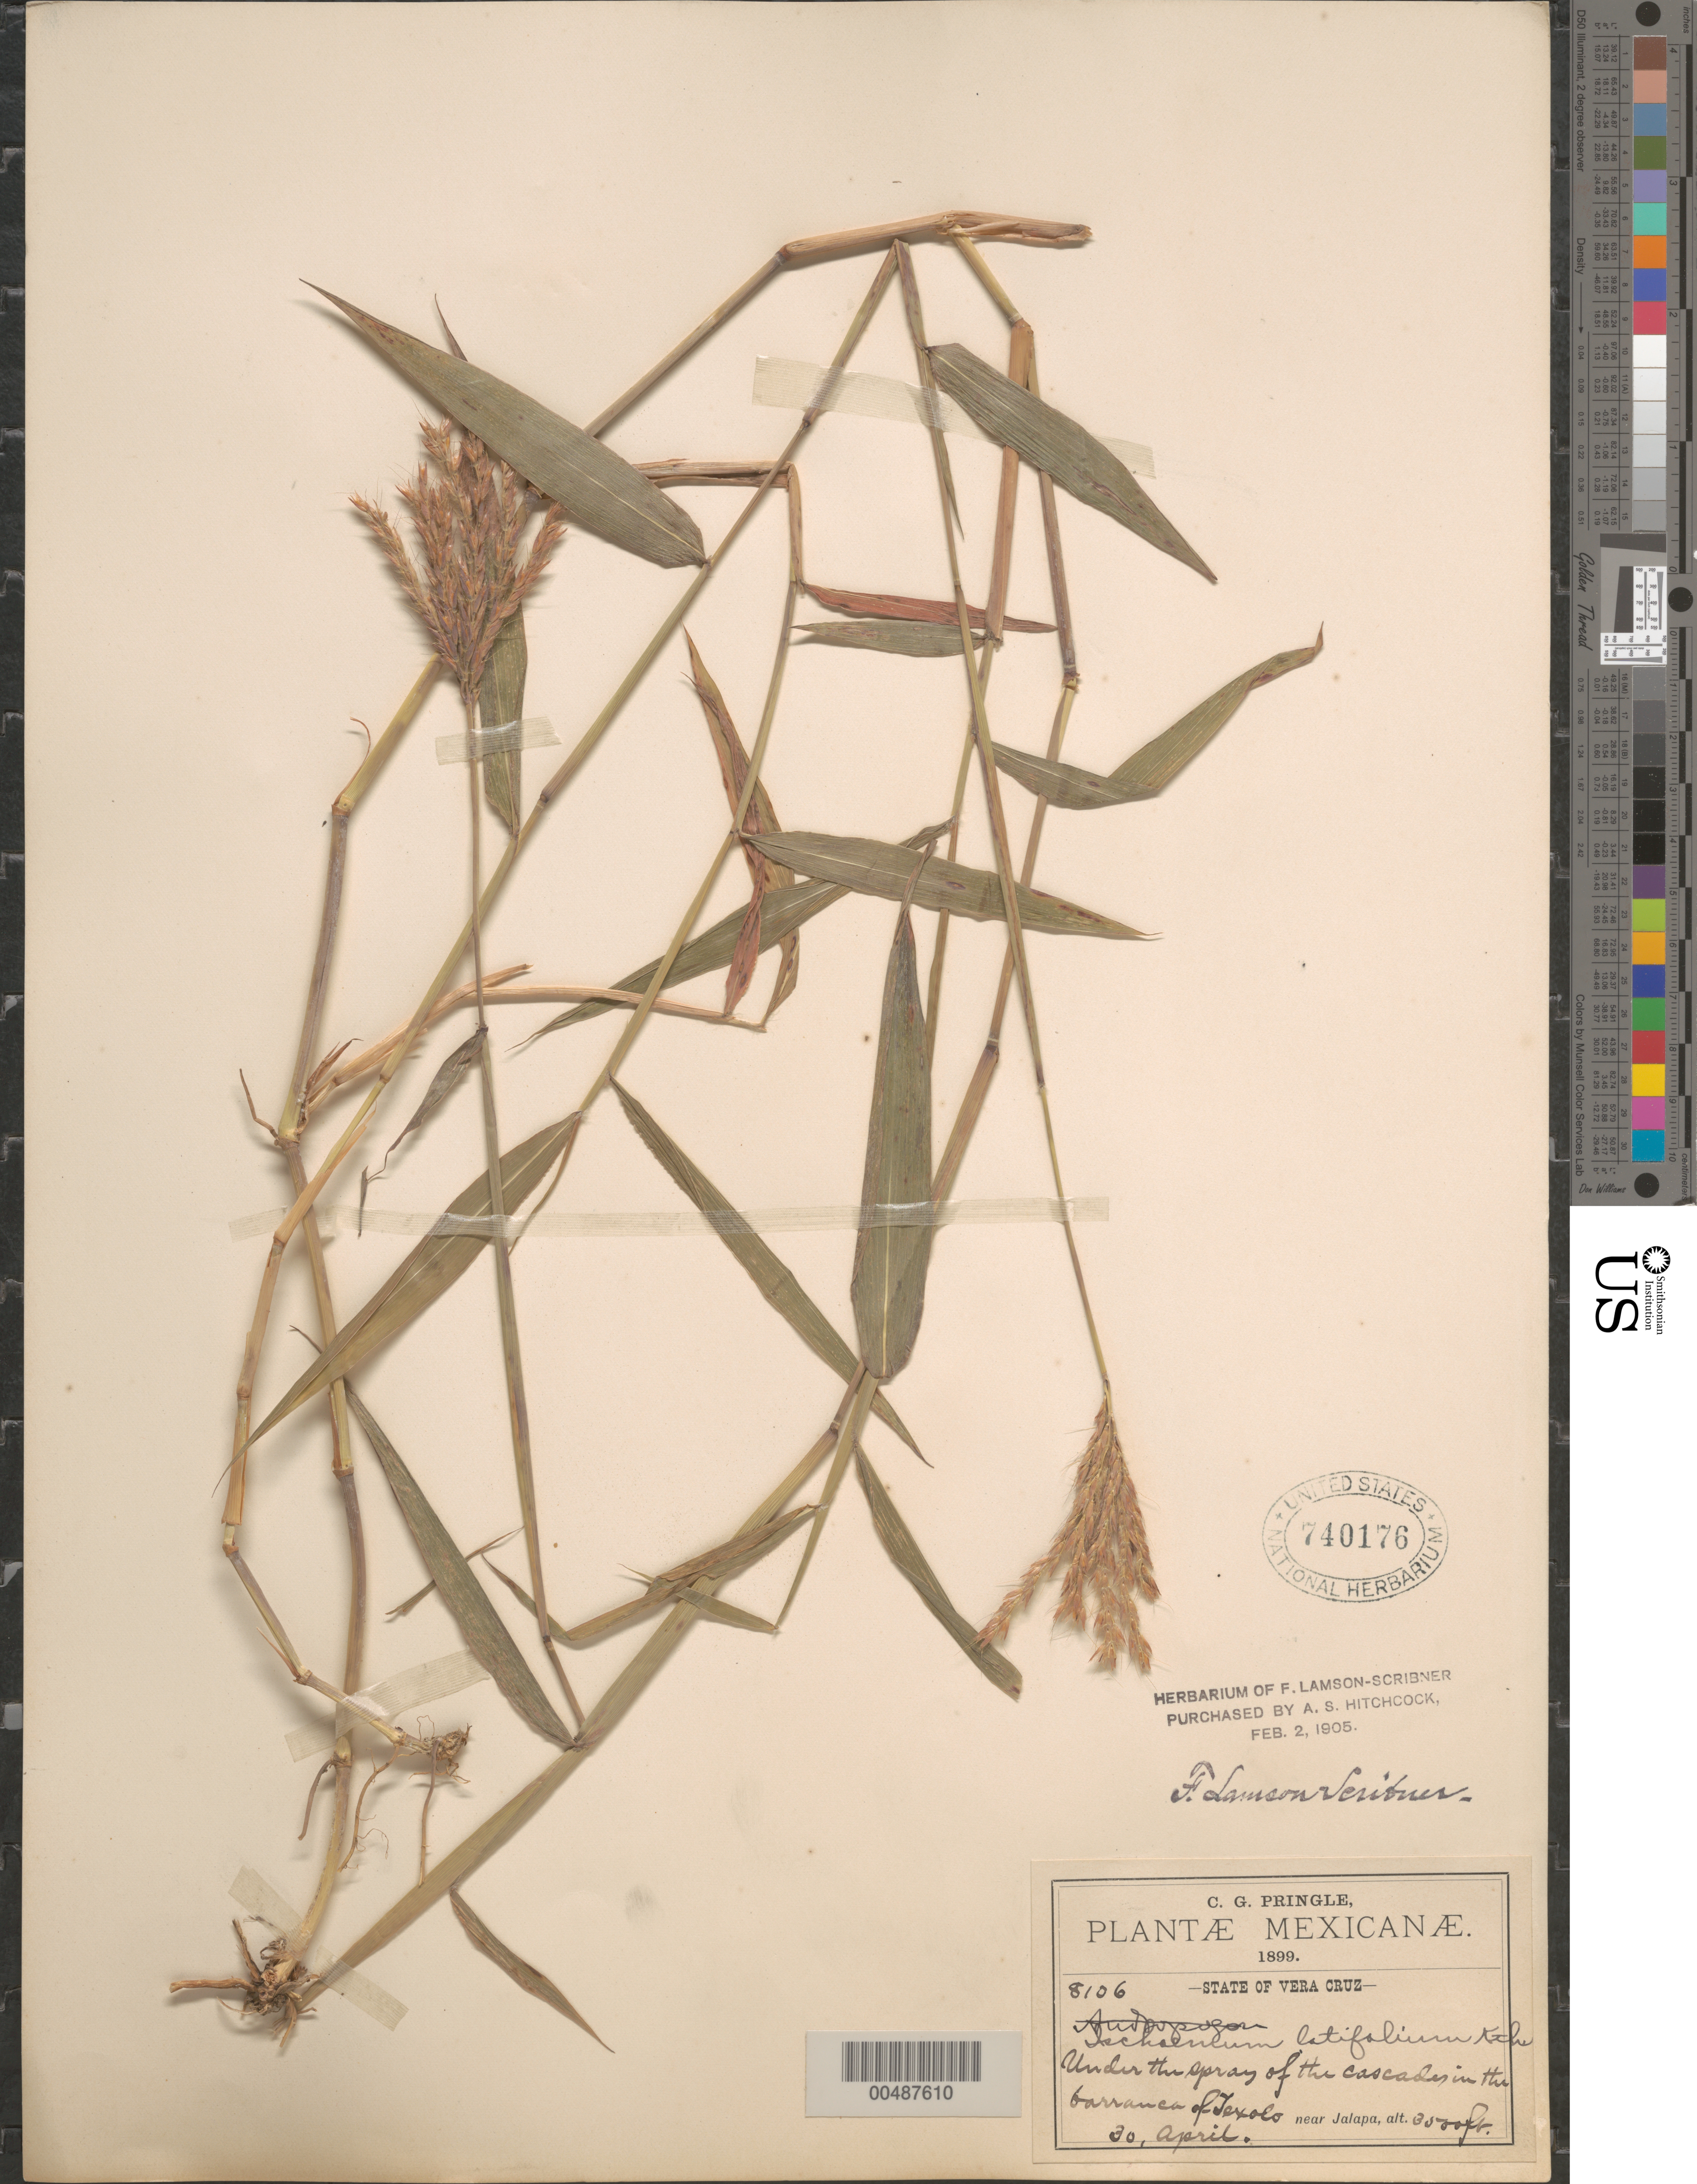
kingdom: Plantae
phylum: Tracheophyta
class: Liliopsida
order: Poales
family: Poaceae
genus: Ischaemum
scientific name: Ischaemum latifolium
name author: (Spreng.) Kunth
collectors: C. G. Pringle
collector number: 8106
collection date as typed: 30 Apr 1899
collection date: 1899-04-30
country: Mexico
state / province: Veracruz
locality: In the barranca of Texolo, near Jalapa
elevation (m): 1067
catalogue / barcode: US 740176